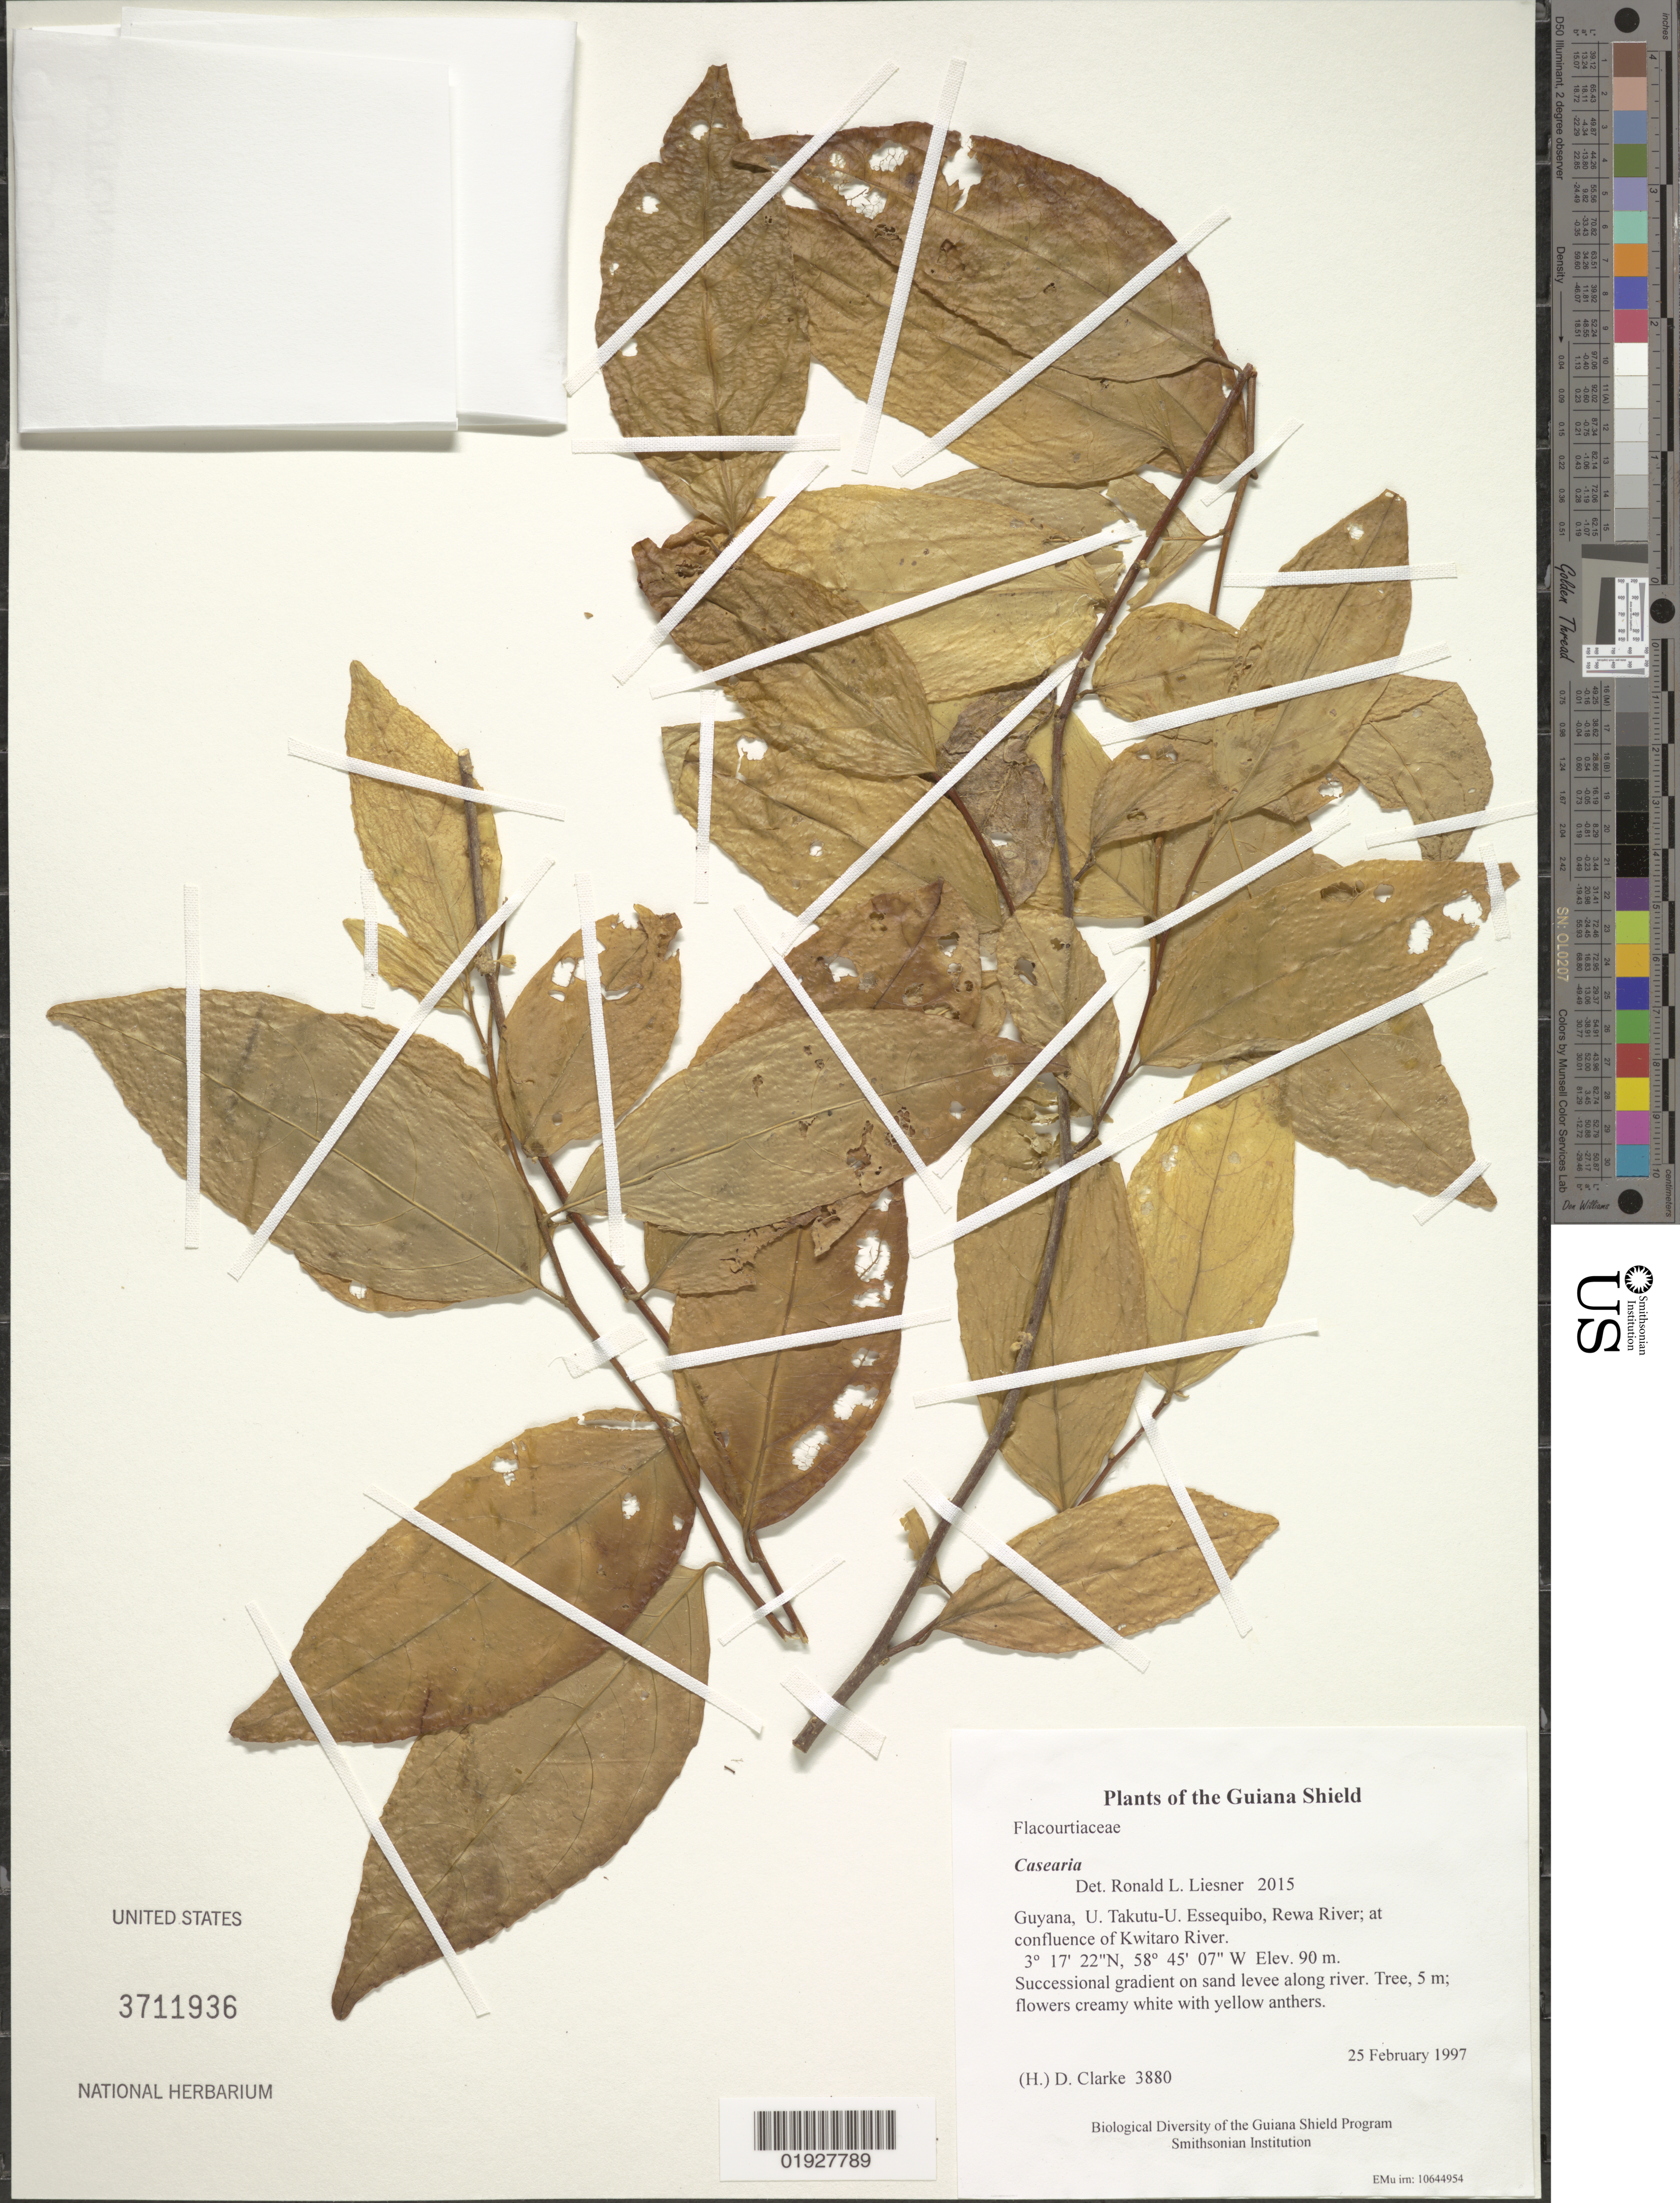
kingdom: Plantae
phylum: Tracheophyta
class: Magnoliopsida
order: Malpighiales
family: Salicaceae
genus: Casearia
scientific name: Casearia sp.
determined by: Liesner, R. L.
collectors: H. D. Clarke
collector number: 3880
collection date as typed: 25 February 1997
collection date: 1997-02-25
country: Guyana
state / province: U. Takutu-U. Essequibo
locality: Rewa River; at confluence of Kwitaro River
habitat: Successional gradient on sand levee along river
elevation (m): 90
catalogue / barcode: US 3711936